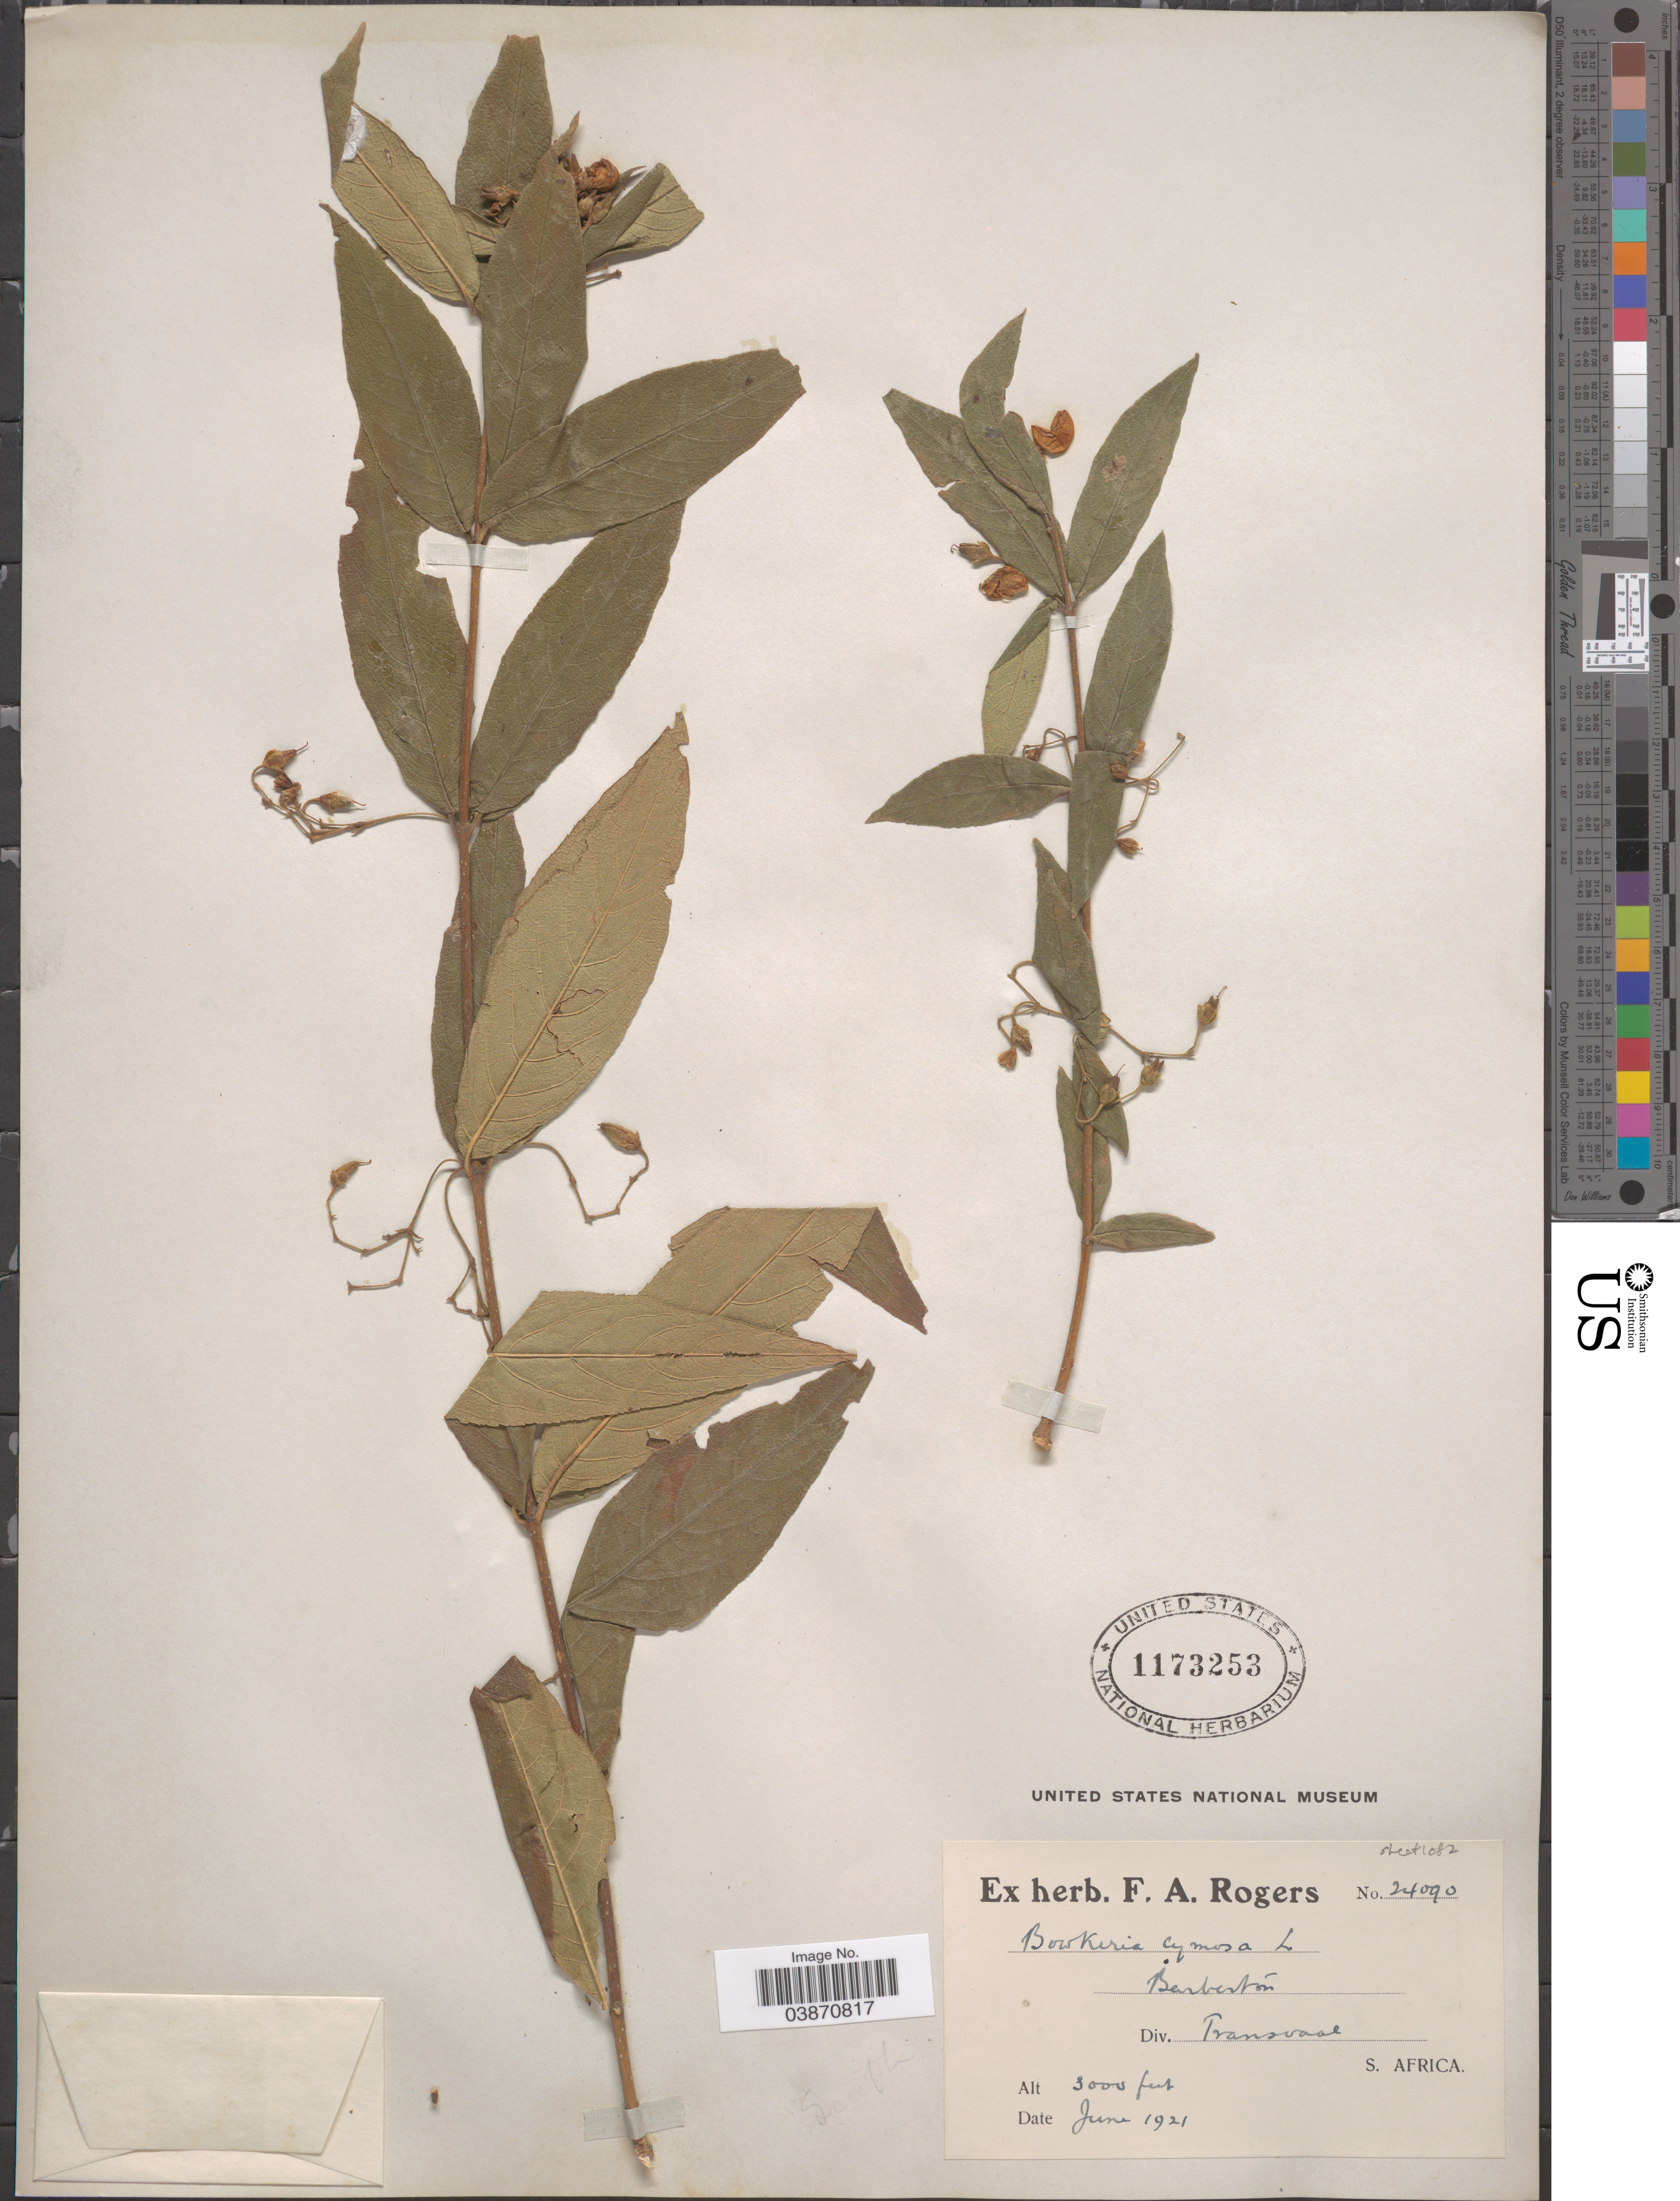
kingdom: Plantae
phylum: Tracheophyta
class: Magnoliopsida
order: Lamiales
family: Stilbaceae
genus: Bowkeria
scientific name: Bowkeria cymosa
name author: MacOwan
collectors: ex herb. F. A. Rogers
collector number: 24090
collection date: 1921-06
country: South Africa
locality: Barberton. Div. Transvaal.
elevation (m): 914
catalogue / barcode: US 1173253